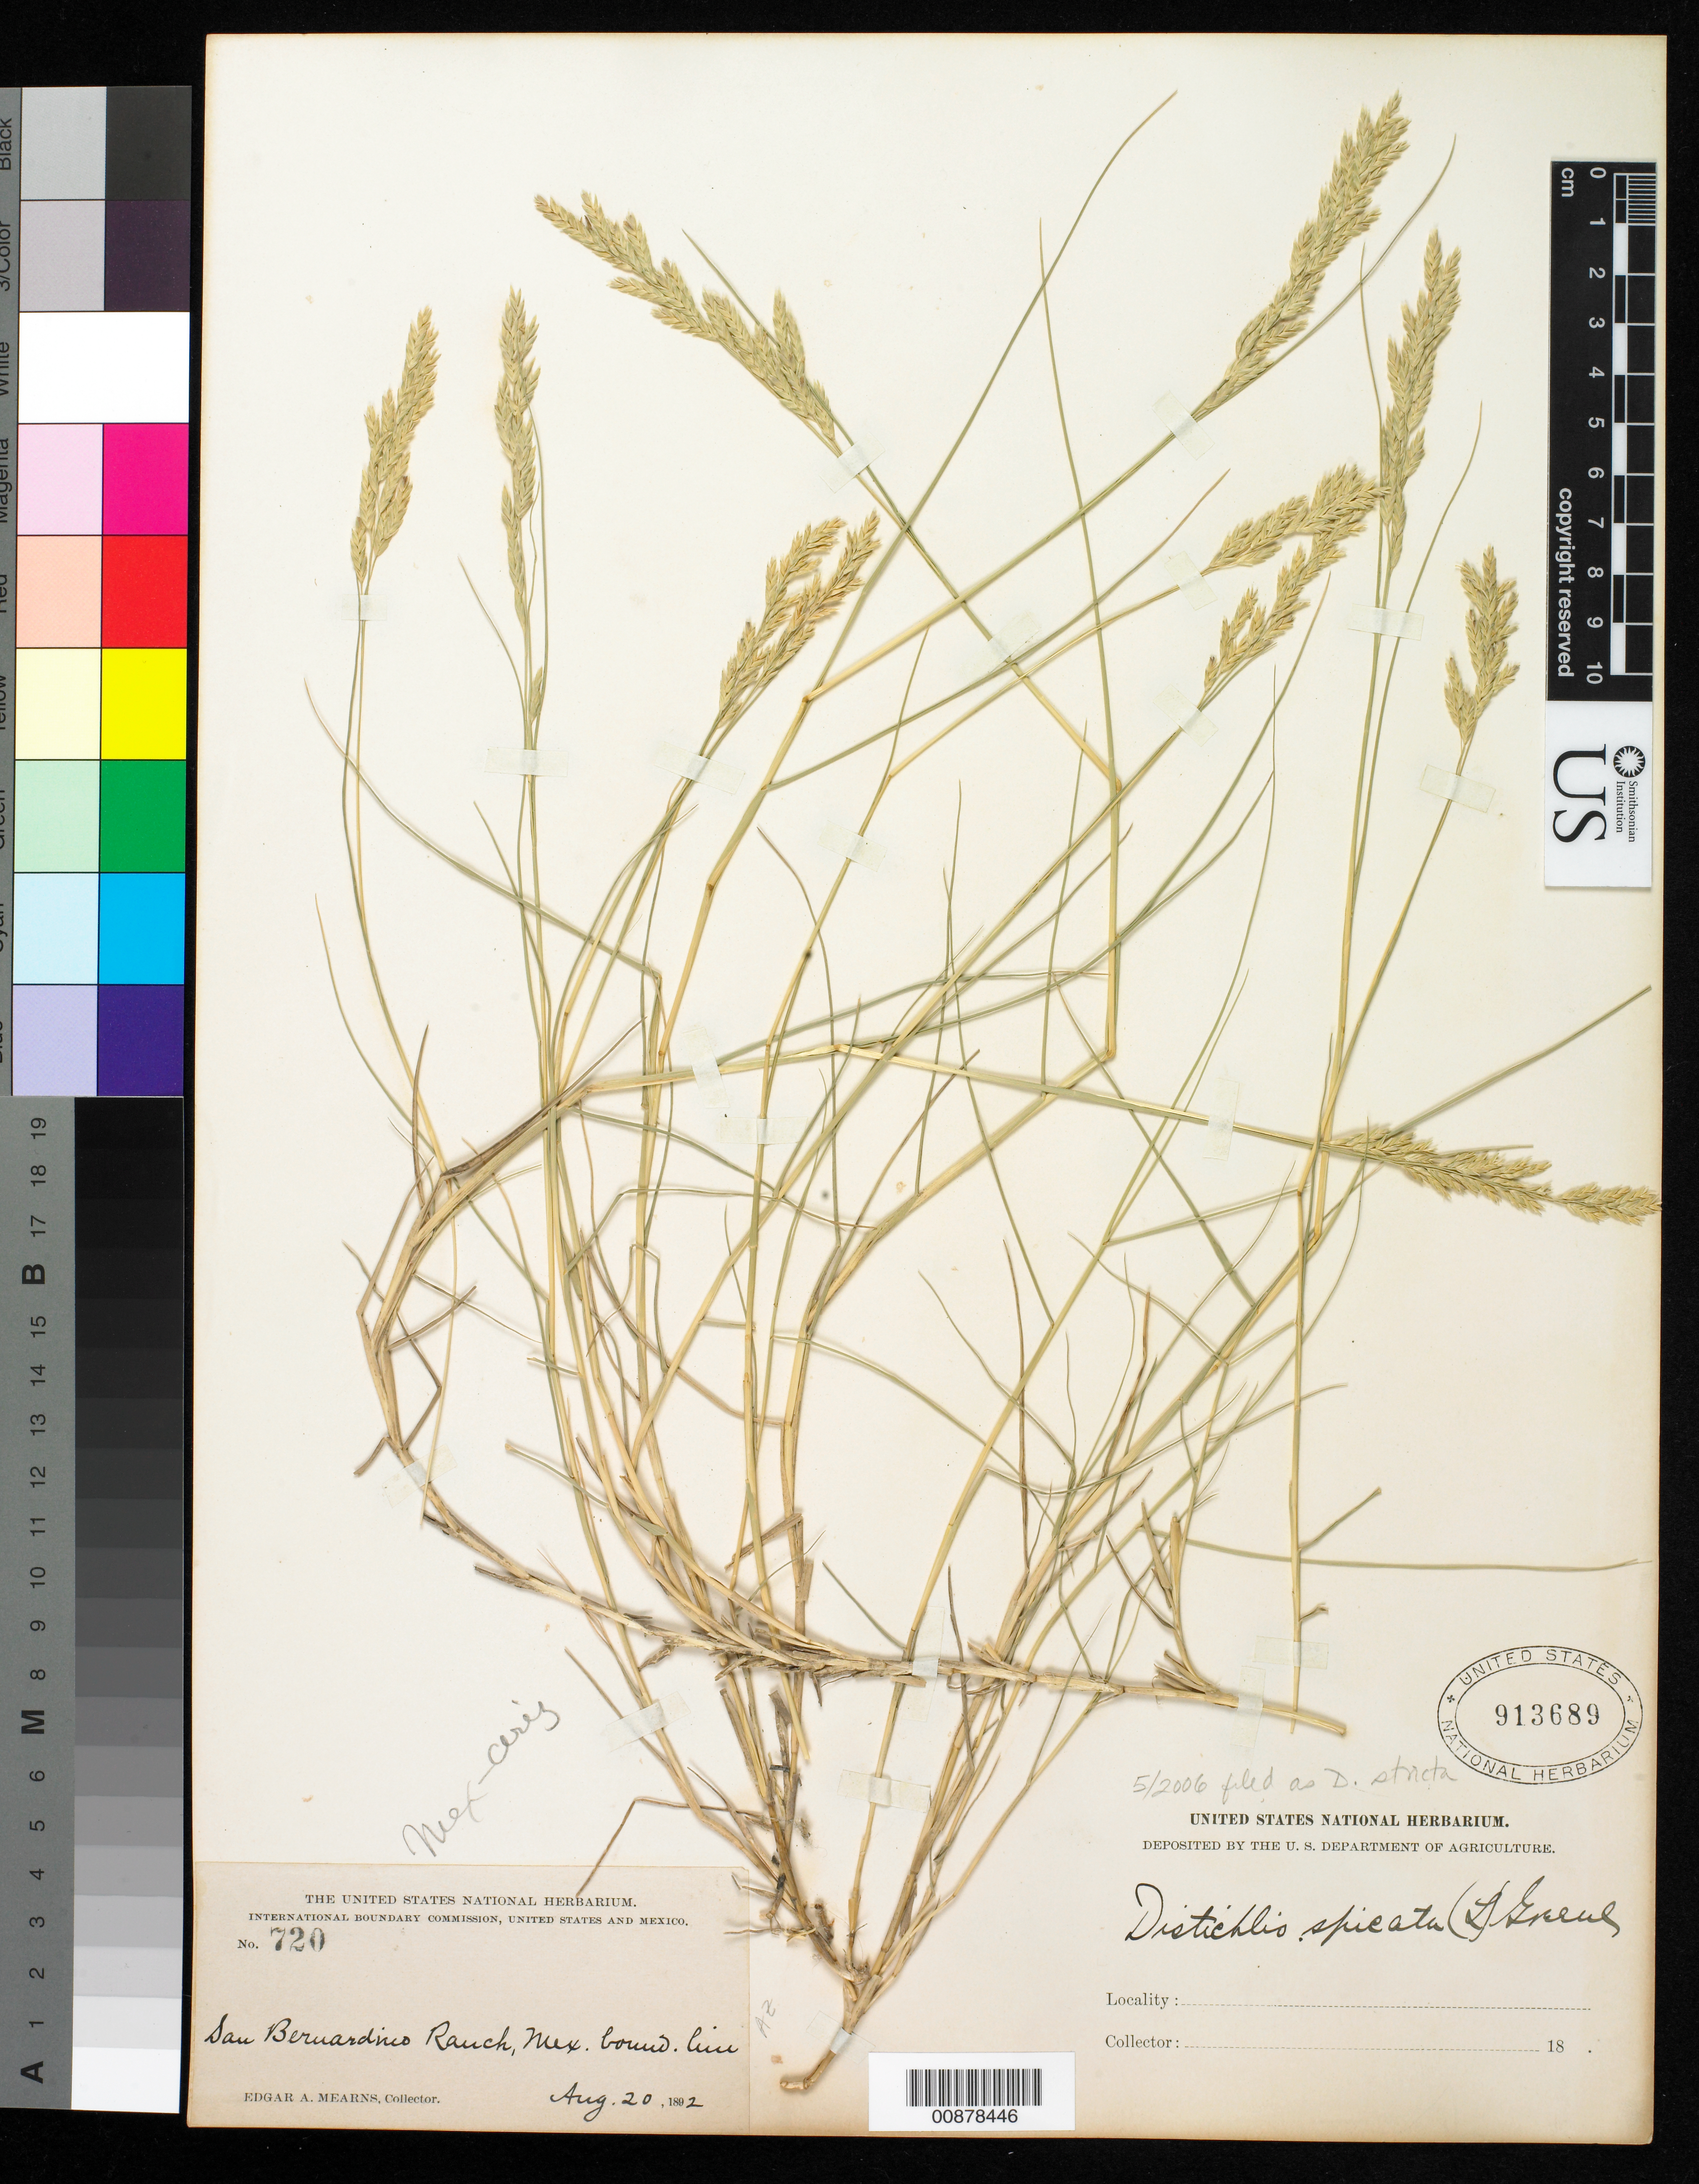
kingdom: Plantae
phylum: Tracheophyta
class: Liliopsida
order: Poales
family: Poaceae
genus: Distichlis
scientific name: Distichlis stricta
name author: (Torr.) Rydb.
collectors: E. A. Mearns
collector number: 720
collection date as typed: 20 Aug 1892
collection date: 1892-08-20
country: United States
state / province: Arizona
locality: San Bernardino Ranch, Mexican Boundary Line.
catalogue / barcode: US 913689